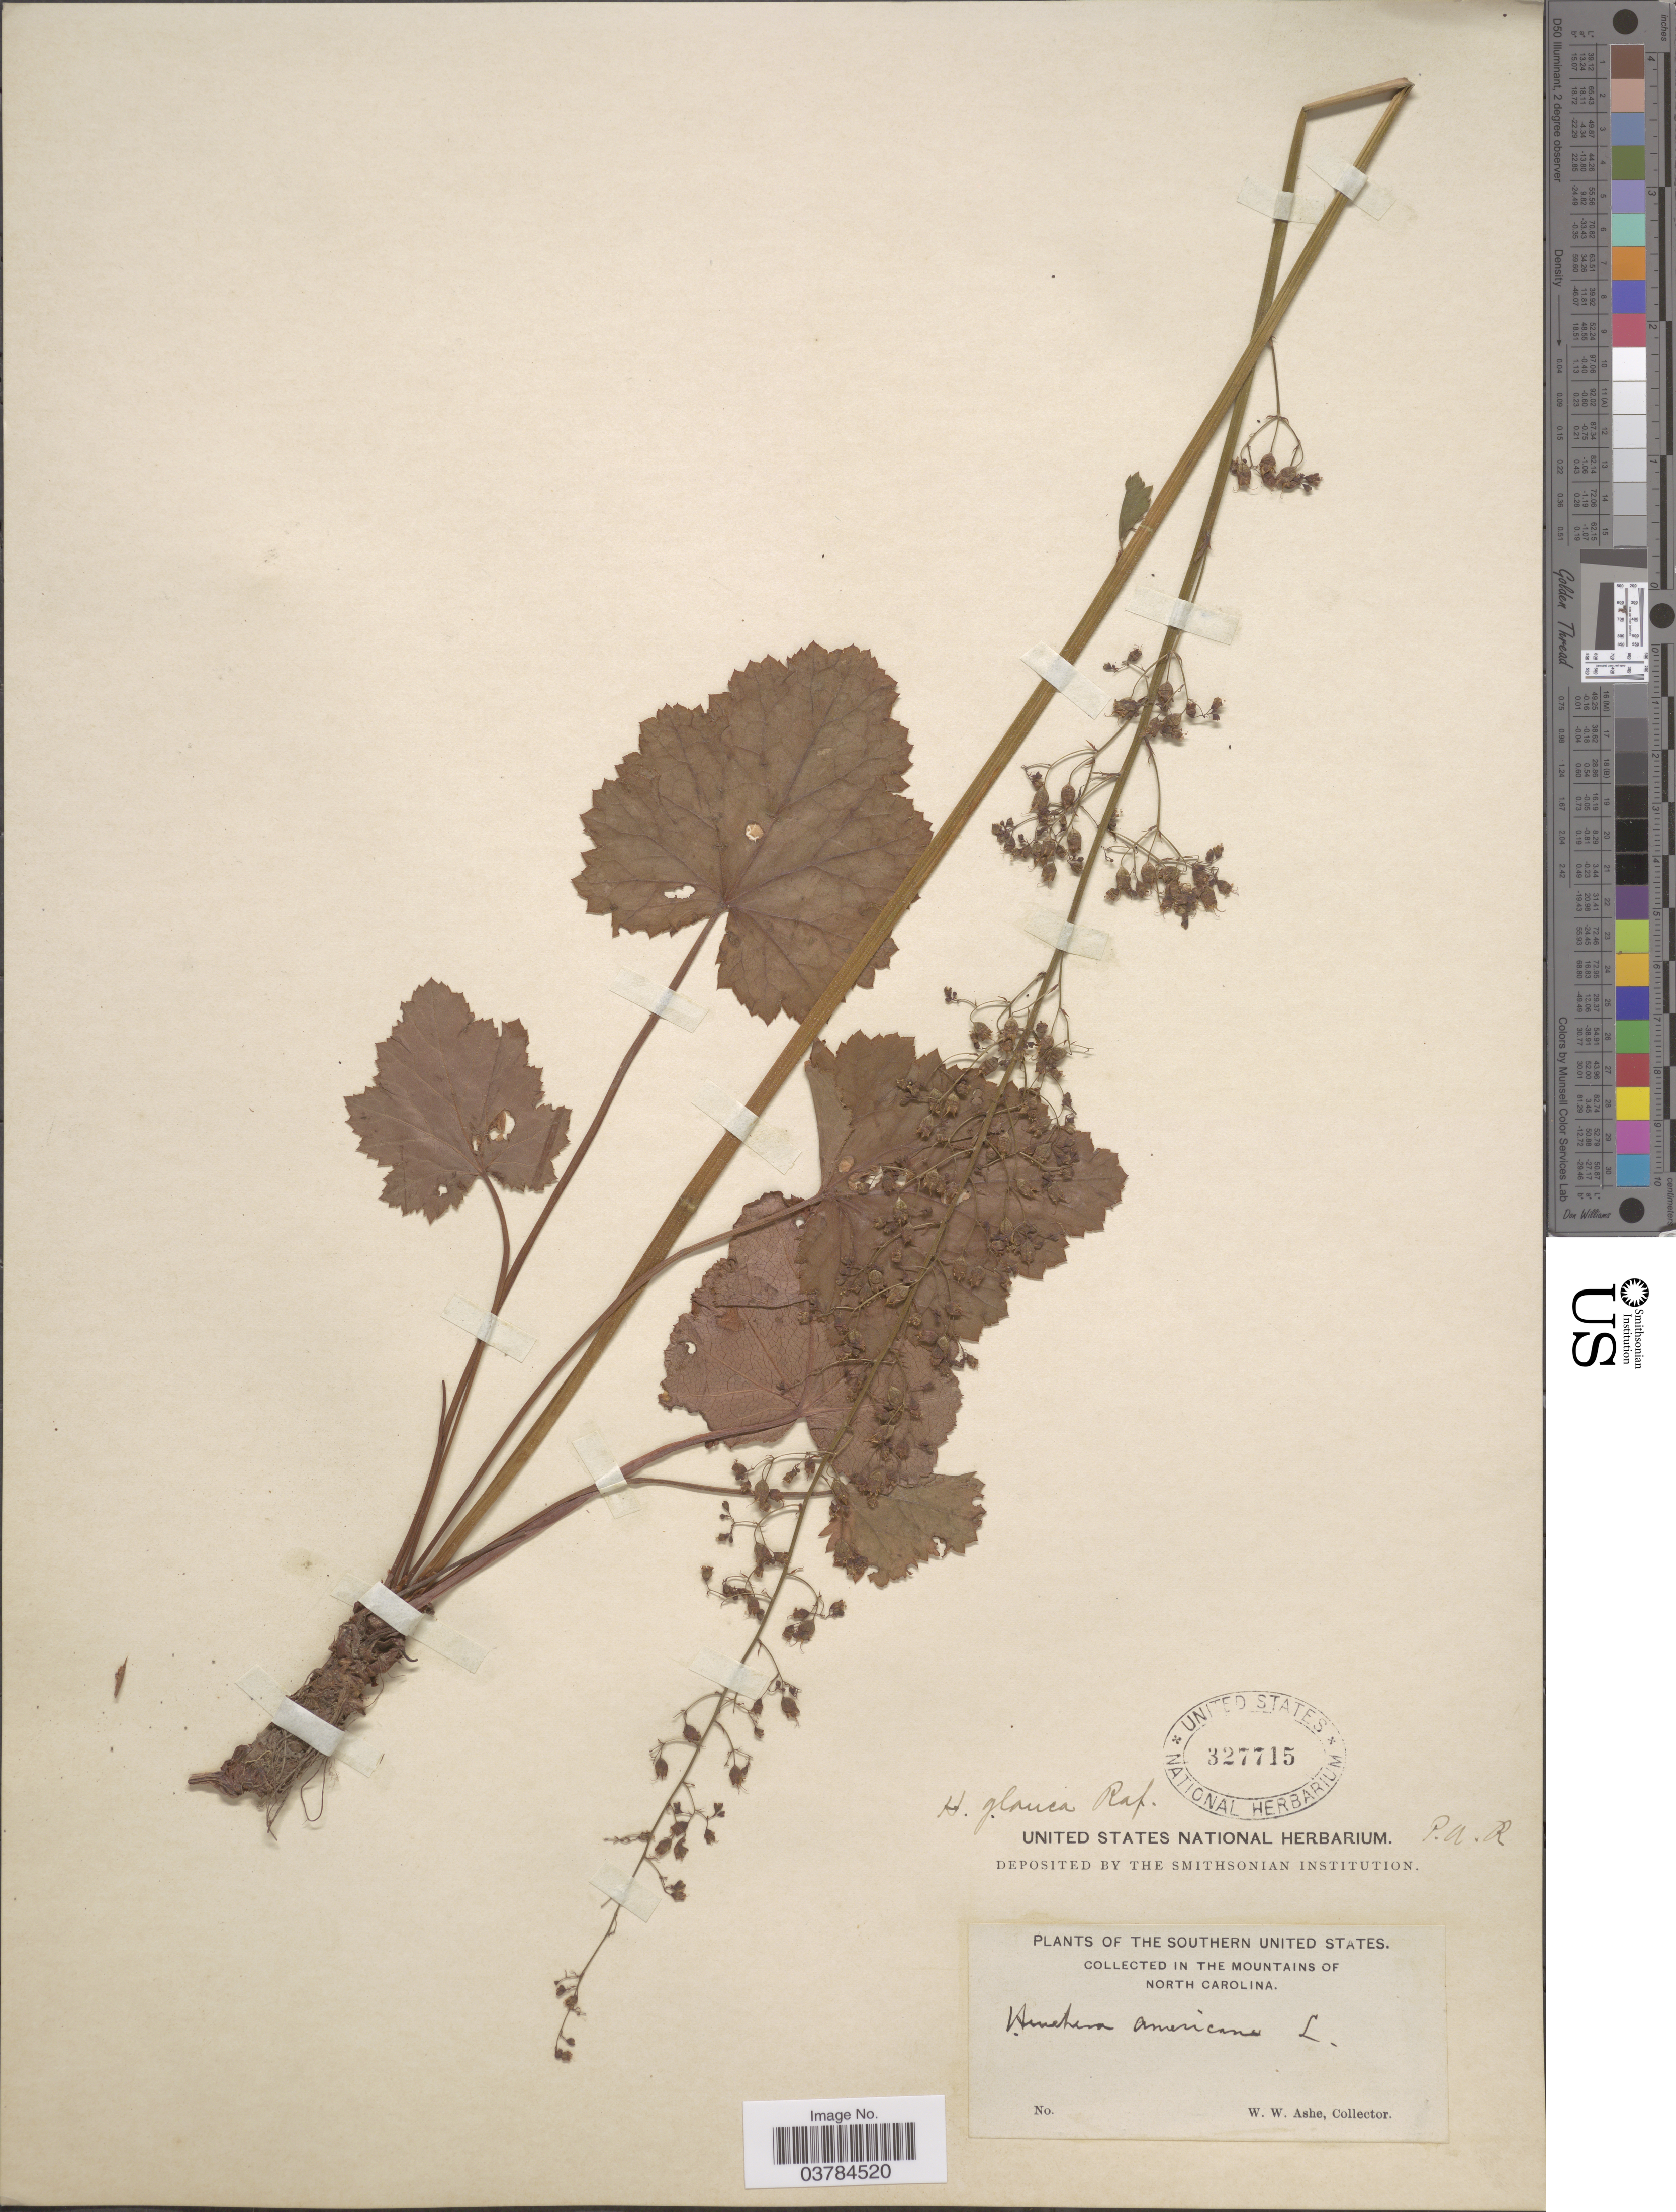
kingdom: Plantae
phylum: Tracheophyta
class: Magnoliopsida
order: Saxifragales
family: Saxifragaceae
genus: Heuchera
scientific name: Heuchera glauca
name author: Raf.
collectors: W. W. Ashe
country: United States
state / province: North Carolina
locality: The Southern United States. In the mountains of North Carolina.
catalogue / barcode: US 327715